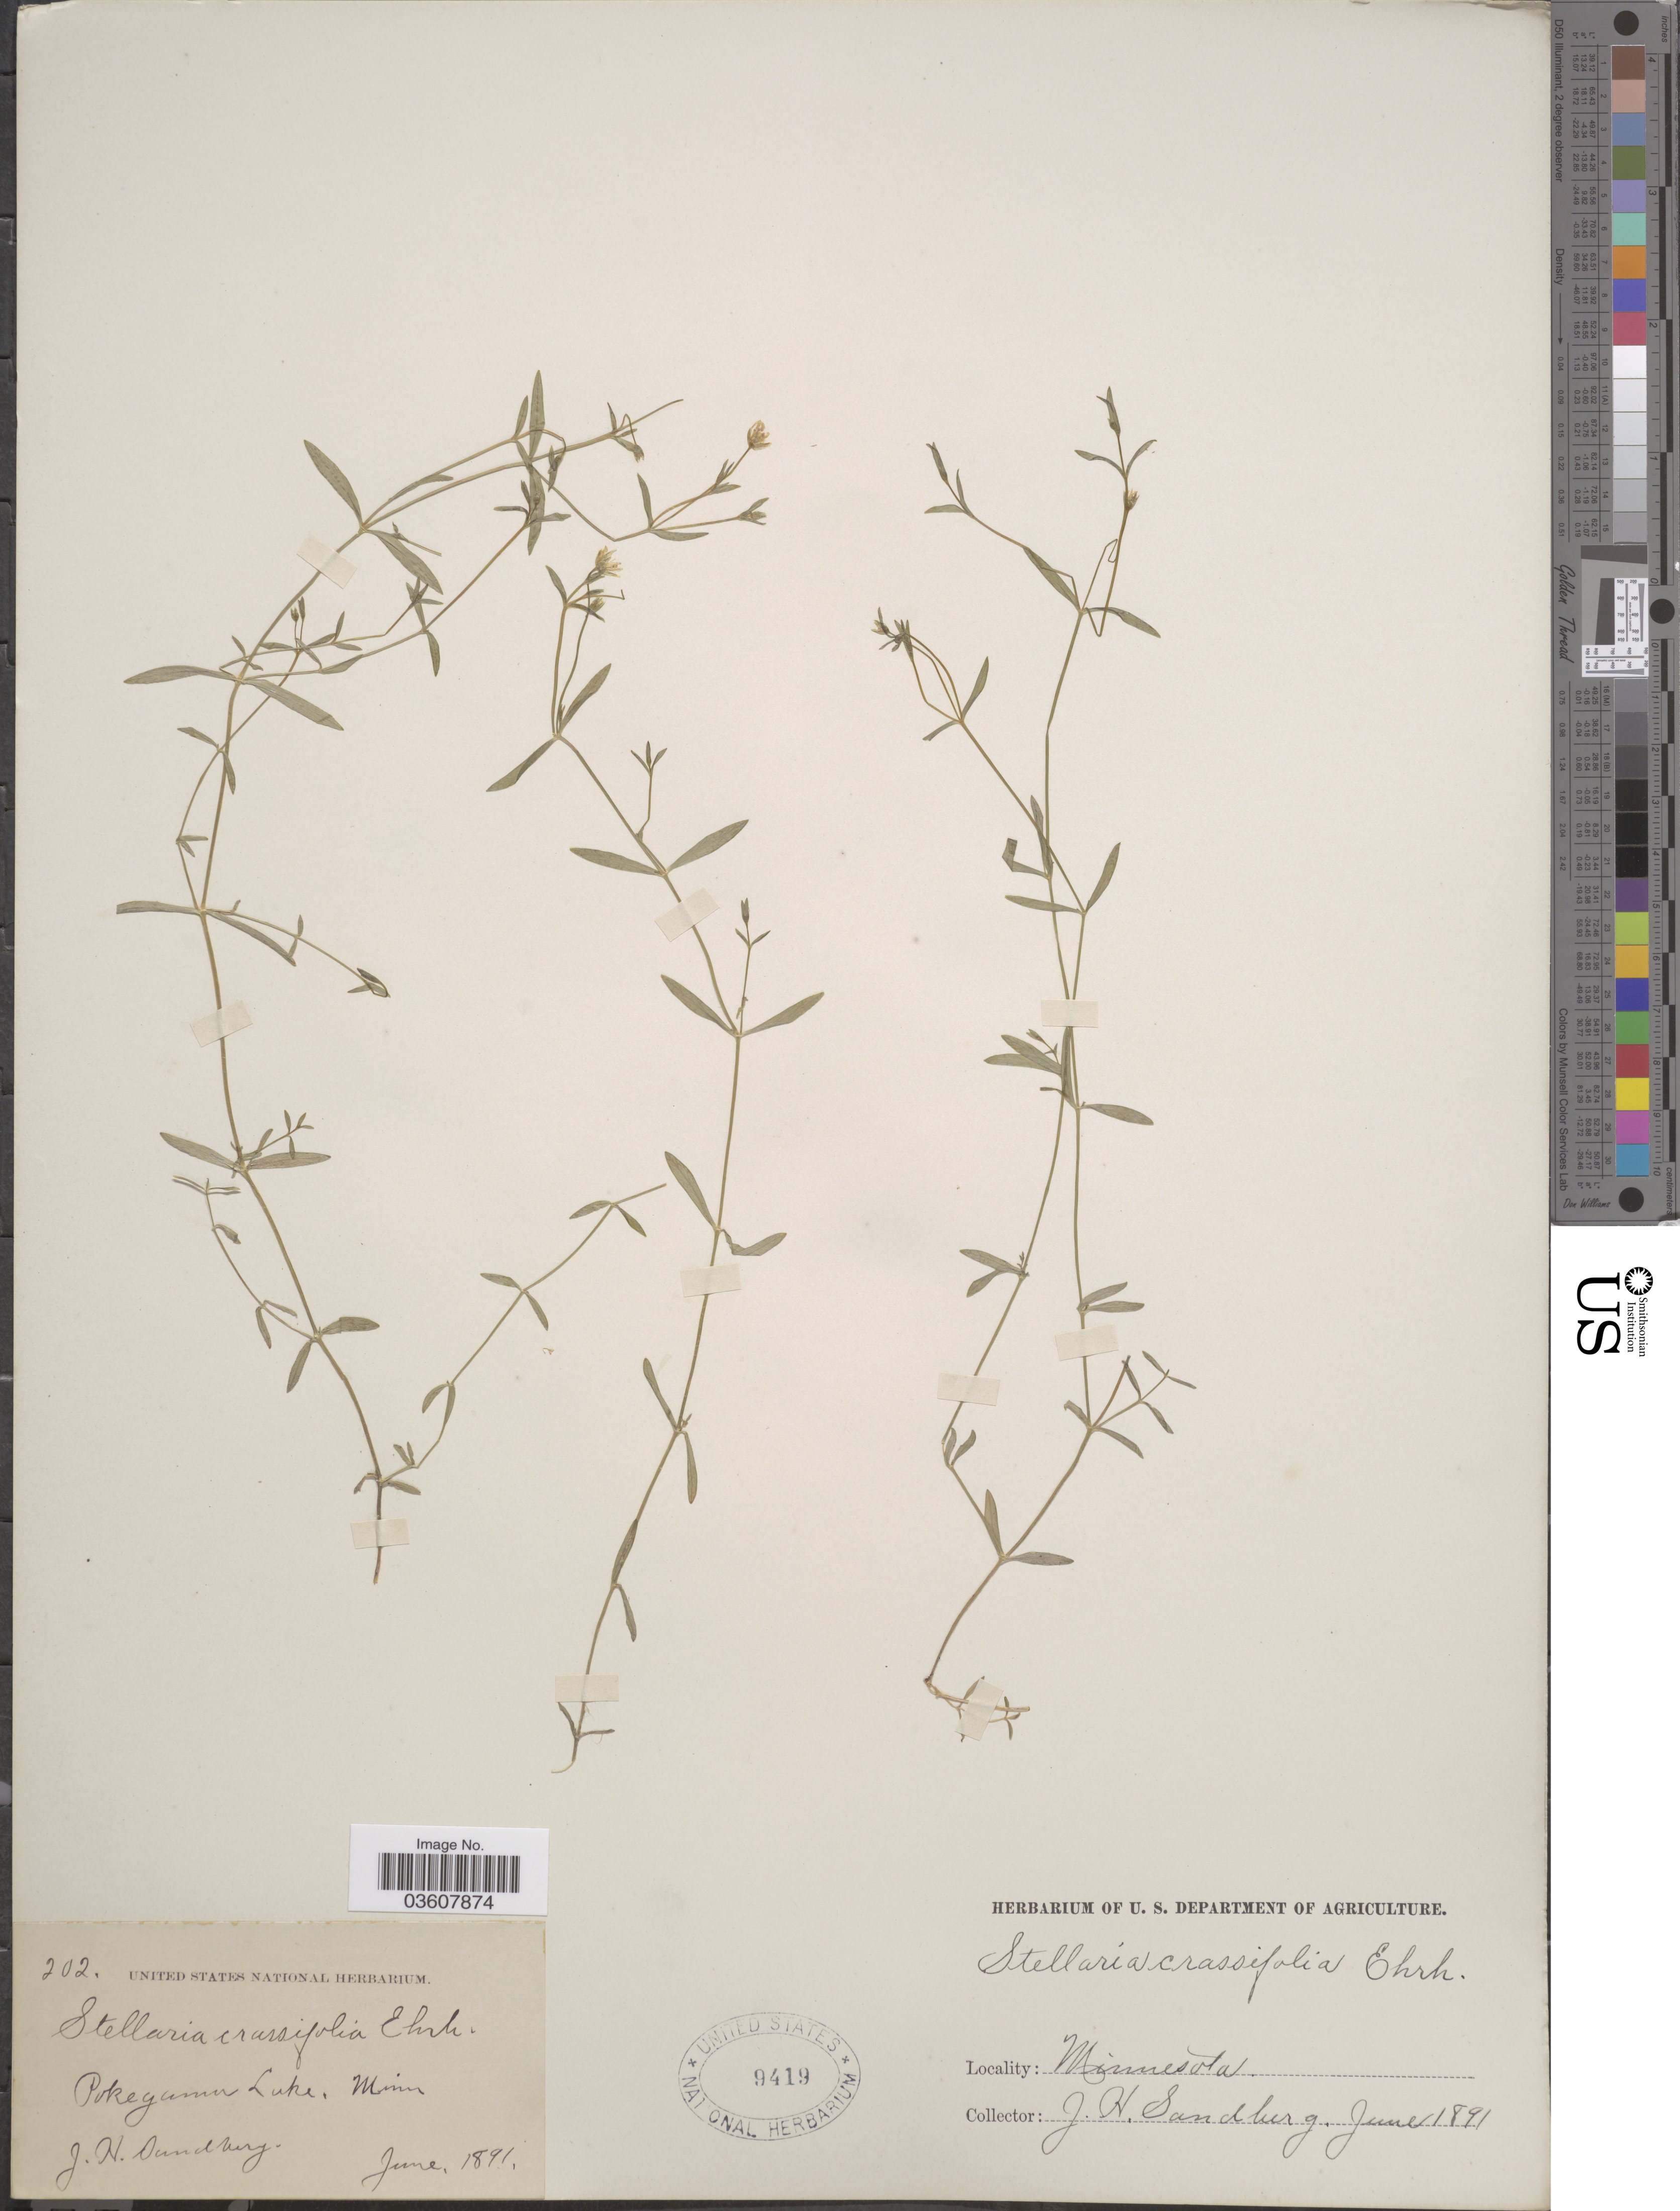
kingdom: Plantae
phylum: Tracheophyta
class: Magnoliopsida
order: Caryophyllales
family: Caryophyllaceae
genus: Stellaria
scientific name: Stellaria crassifolia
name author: Ehrh.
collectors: J. H. Sandberg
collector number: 202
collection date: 1891-06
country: United States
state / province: Minnesota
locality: Pokegama Lake.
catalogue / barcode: US 9419